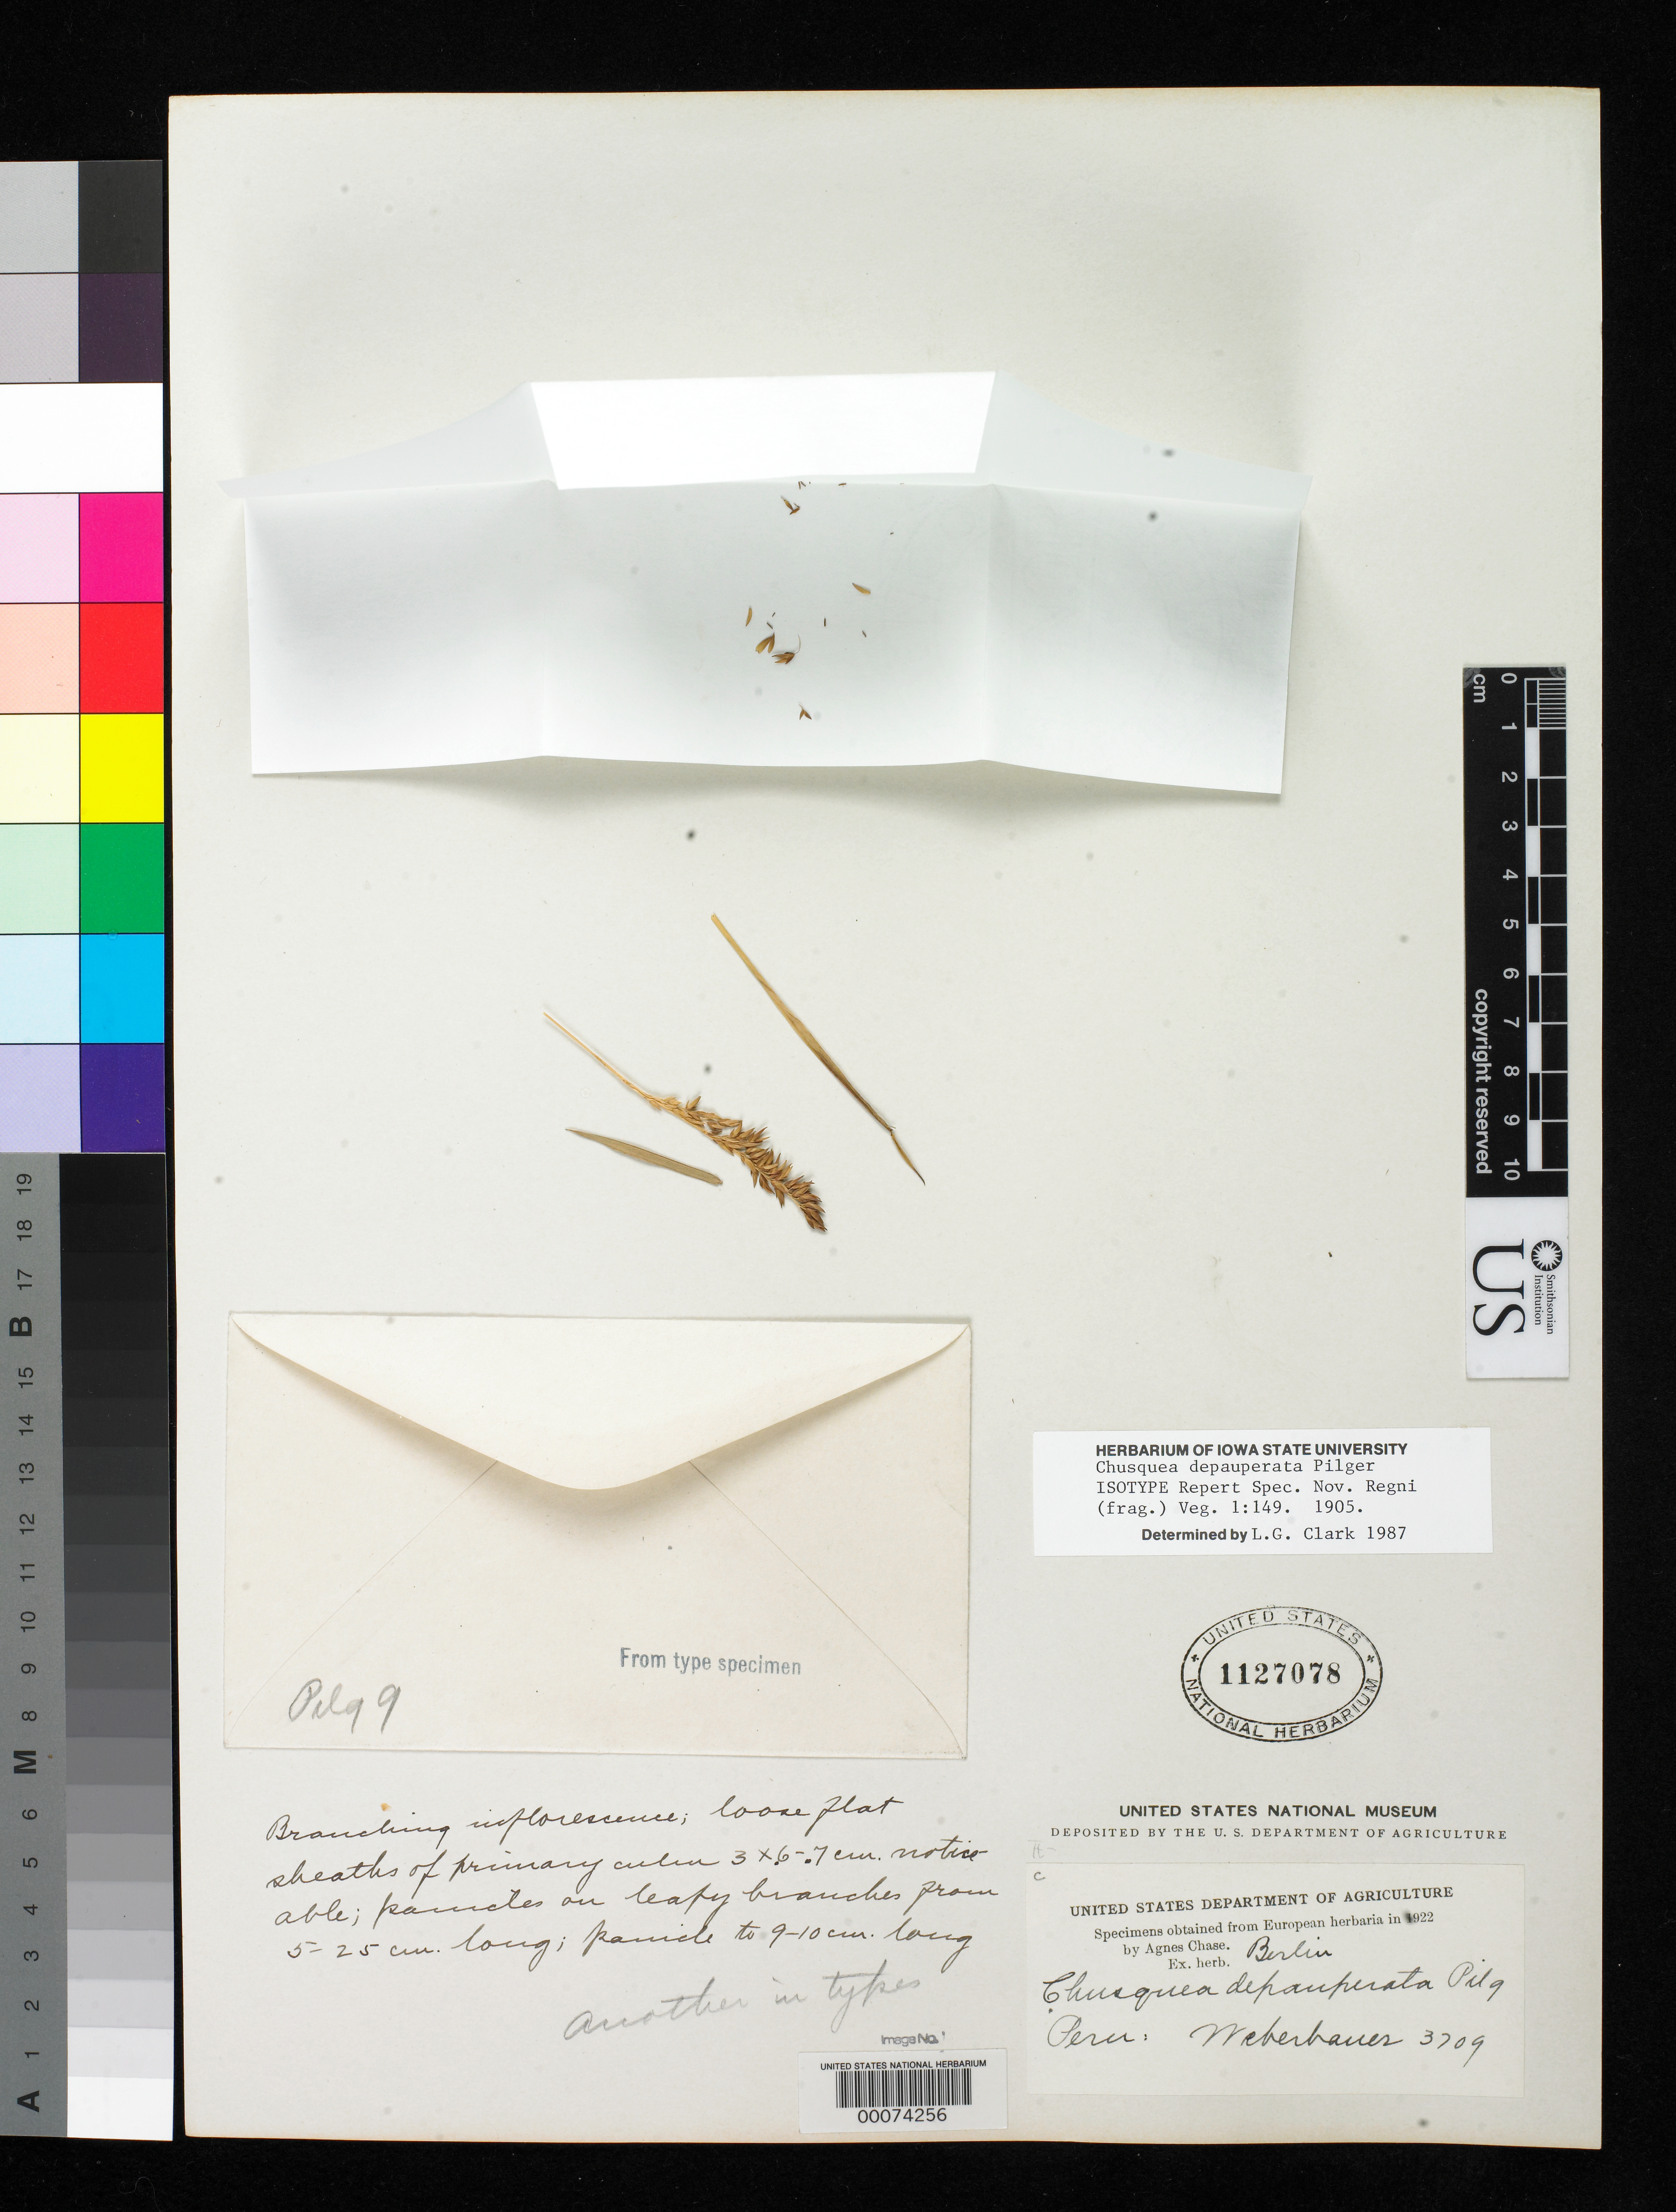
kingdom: Plantae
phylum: Tracheophyta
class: Liliopsida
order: Poales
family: Poaceae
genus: Chusquea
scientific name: Chusquea depauperata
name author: Pilg.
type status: Isolectotype; Type Collection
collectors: A. Weberbauer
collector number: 3709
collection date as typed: Oct 1903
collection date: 1903-10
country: Peru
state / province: Huánuco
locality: Monzón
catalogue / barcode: US 1127078